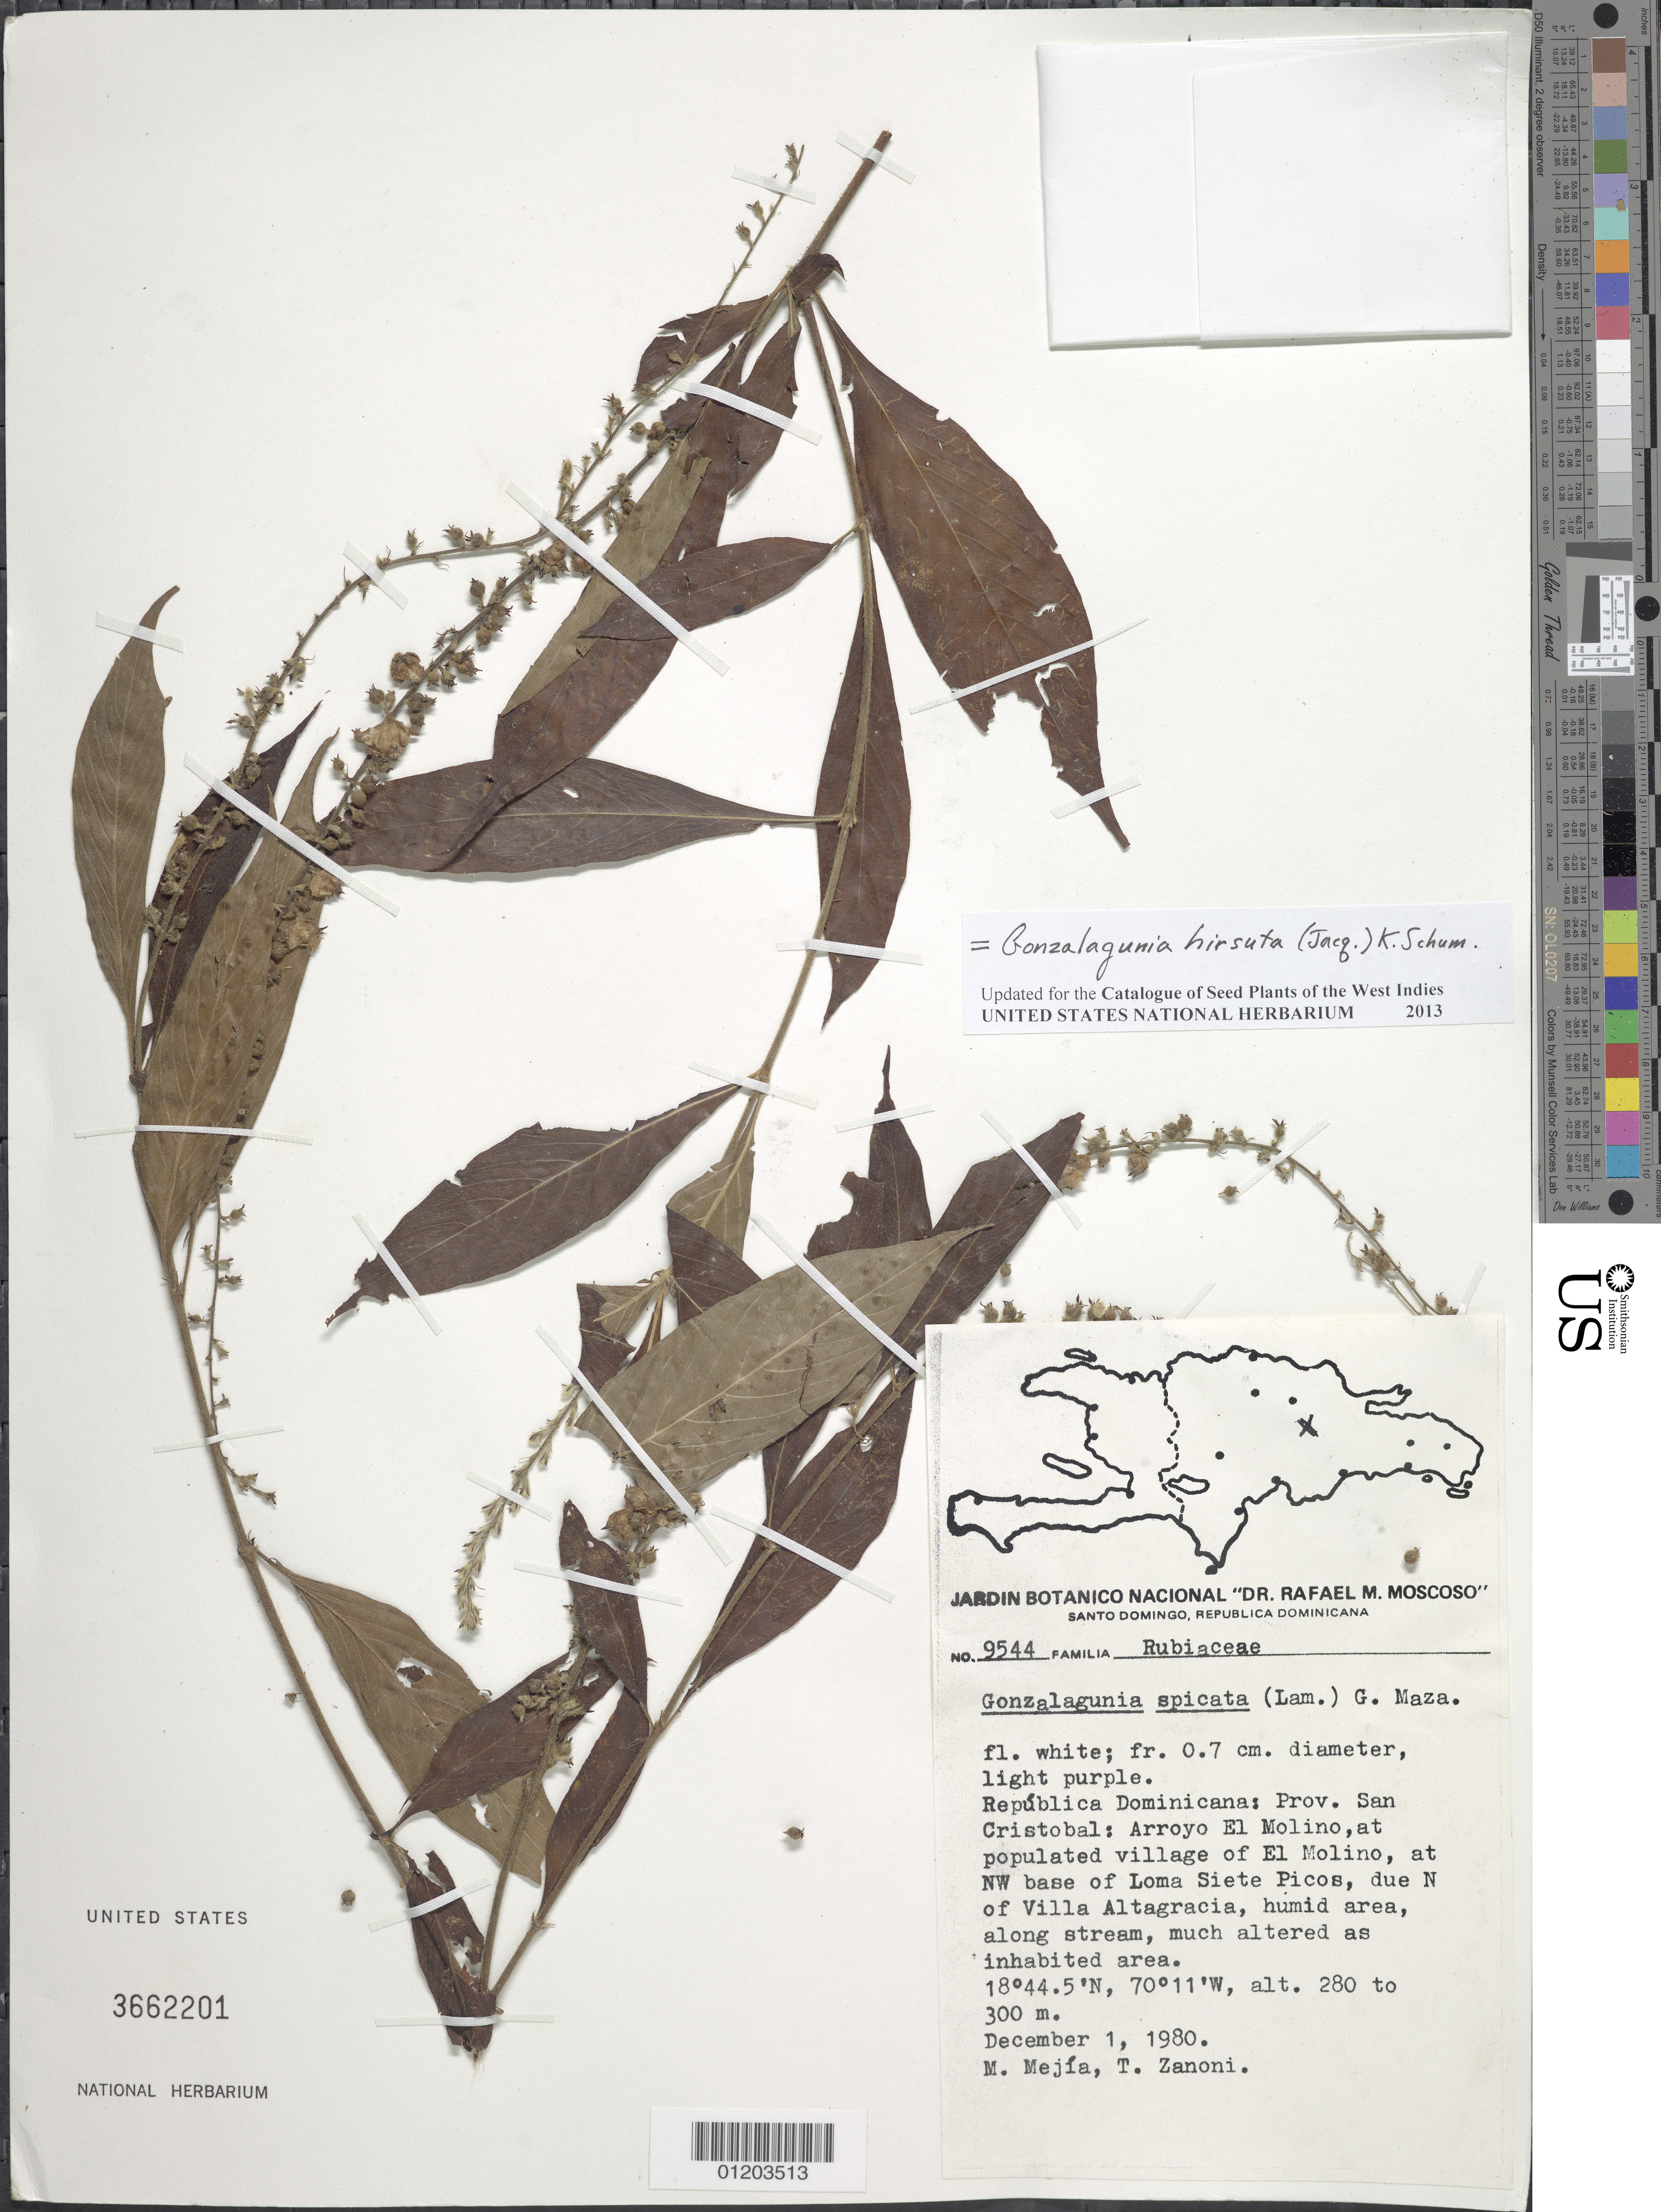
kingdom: Plantae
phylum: Tracheophyta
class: Magnoliopsida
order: Gentianales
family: Rubiaceae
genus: Gonzalagunia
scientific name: Gonzalagunia hirsuta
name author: (Jacq.) K. Schum.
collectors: M. Mejia & T. A. Zanoni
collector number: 9544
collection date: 1980-12-01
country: Dominican Republic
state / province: San Cristóbal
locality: Aroyo El Molino, at populated village of El Molino, at NW base of Loma Siete Picos, due N of Villa altagracia.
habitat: Humid area, along stream, much altered as inhabited area.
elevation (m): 280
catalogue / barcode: US 3662201